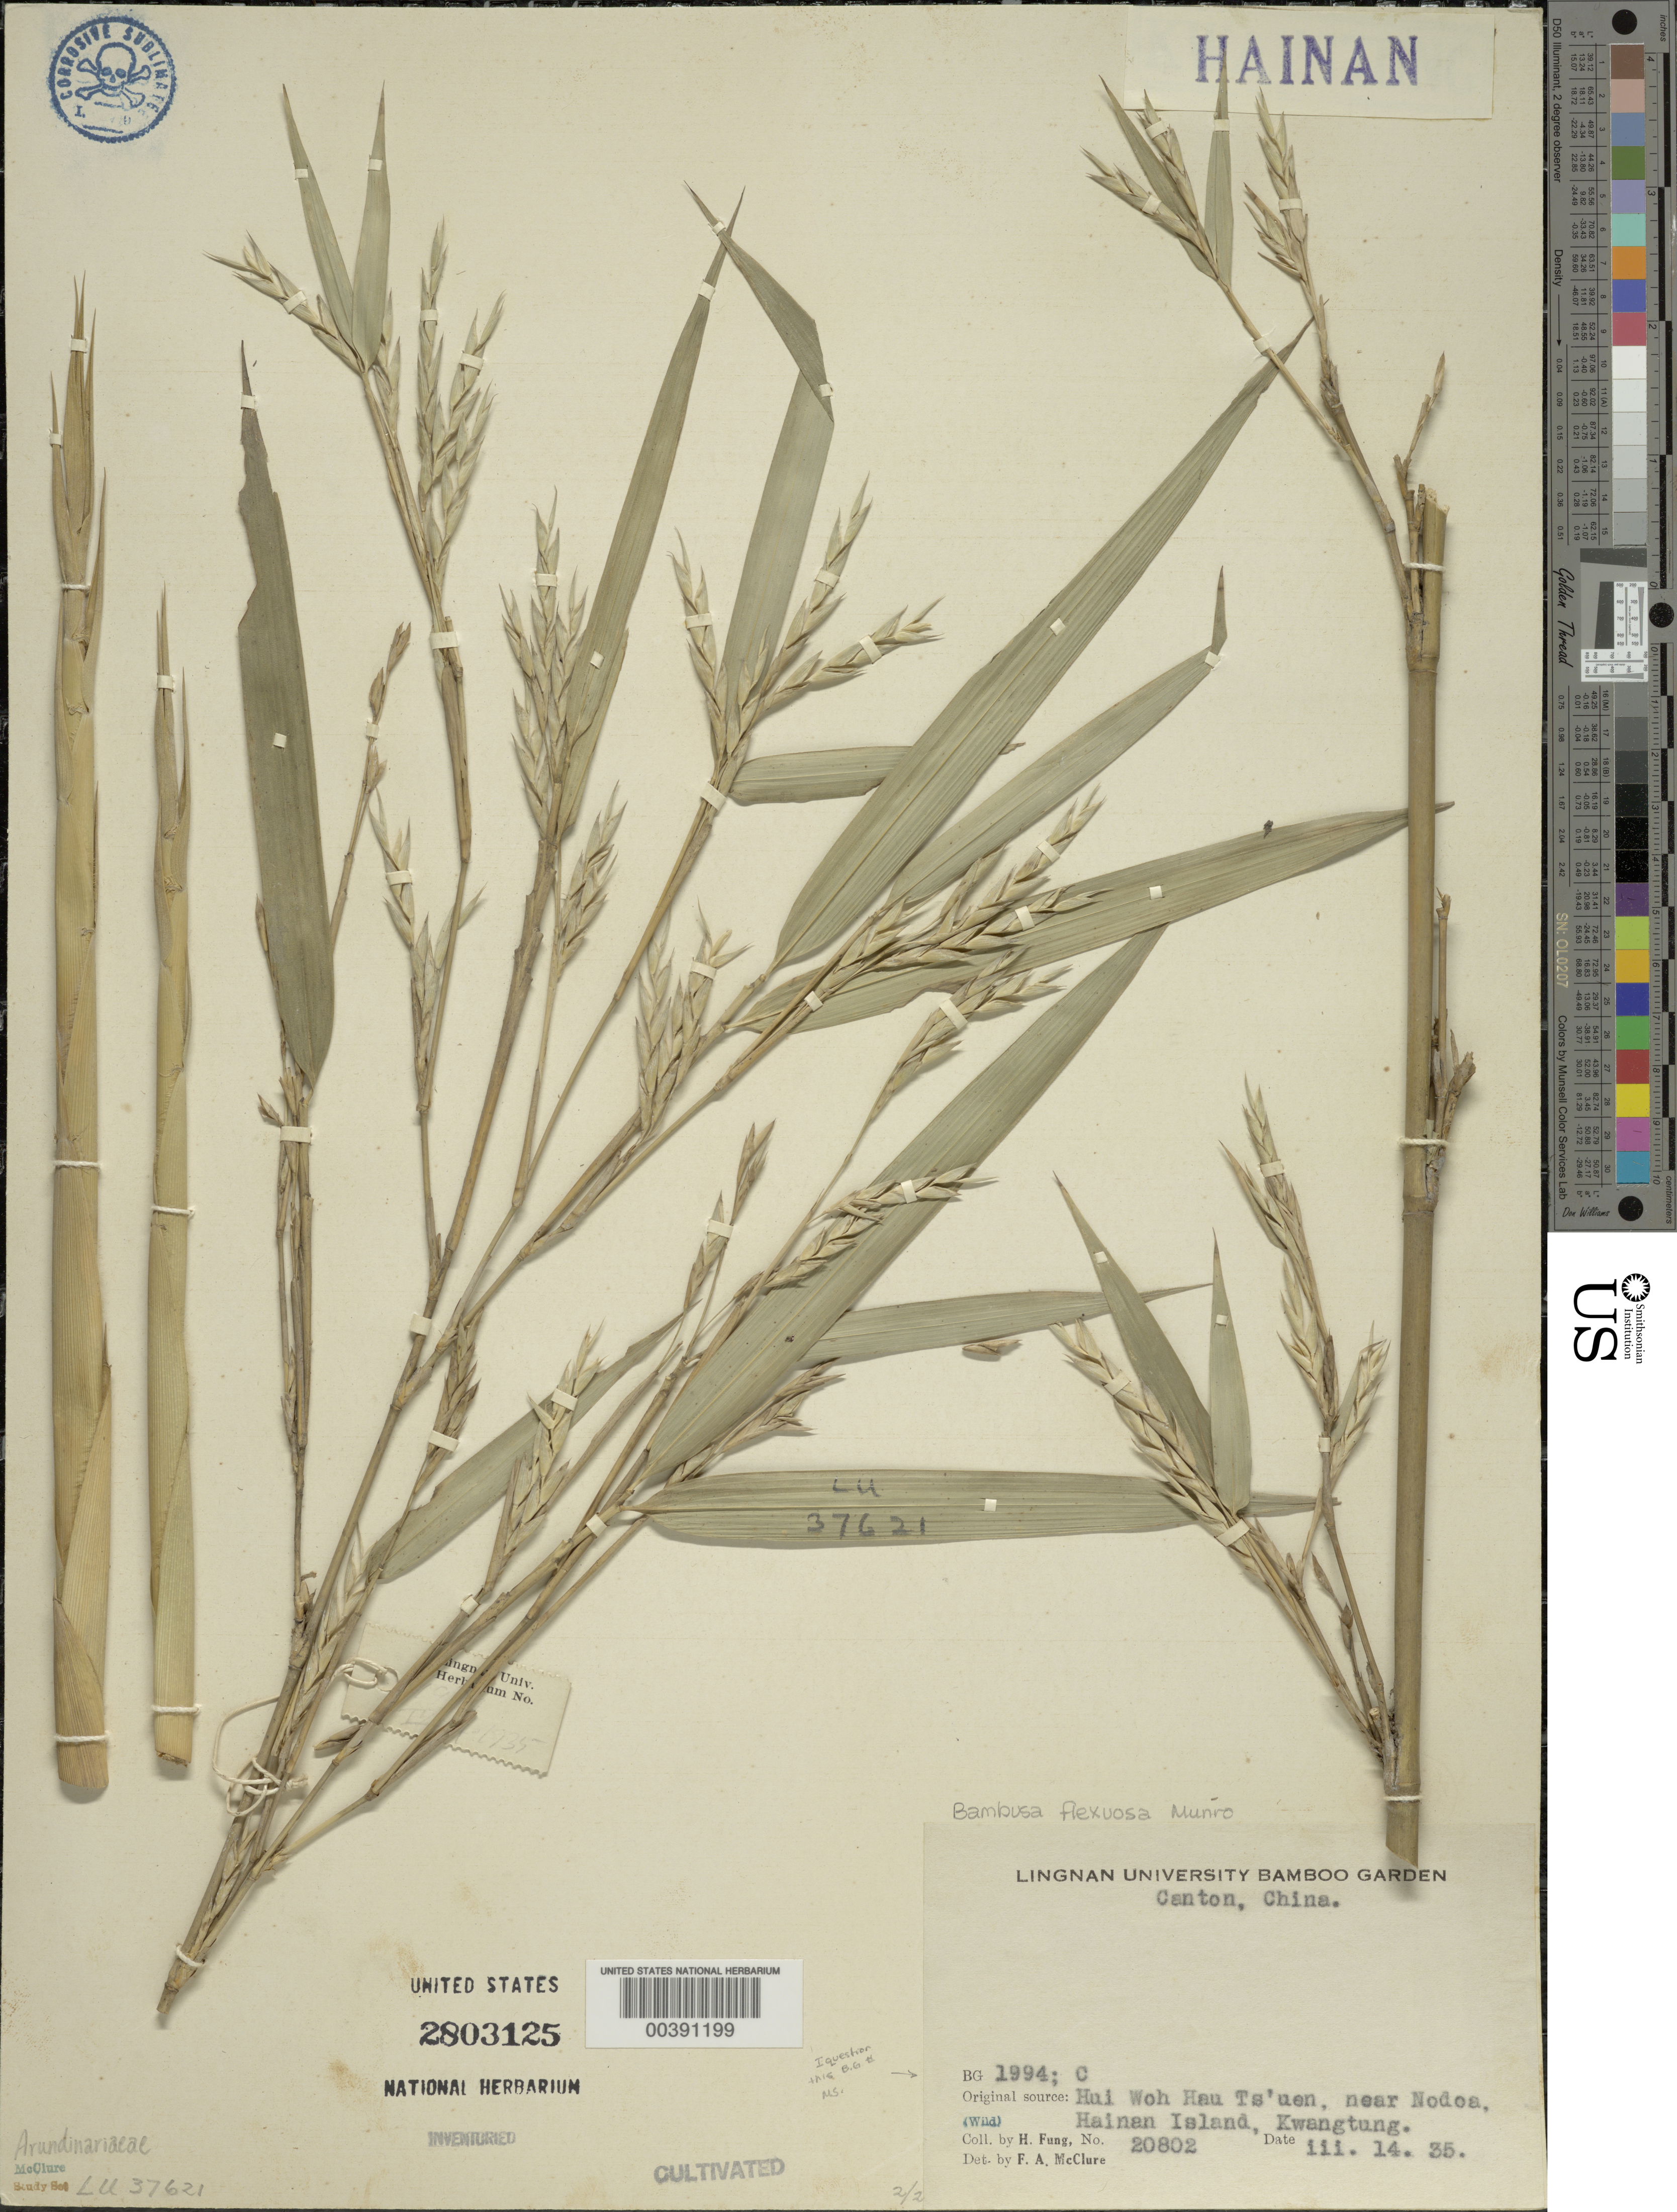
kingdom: Plantae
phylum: Tracheophyta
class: Liliopsida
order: Poales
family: Poaceae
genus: Bambusa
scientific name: Bambusa flexuosa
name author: Munro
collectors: H. L. Fung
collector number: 20802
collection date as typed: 14 Mar 1935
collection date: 1935-03-14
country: China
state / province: Guangdong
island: Honam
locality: Lingnan univ. bg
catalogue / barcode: US 2803125